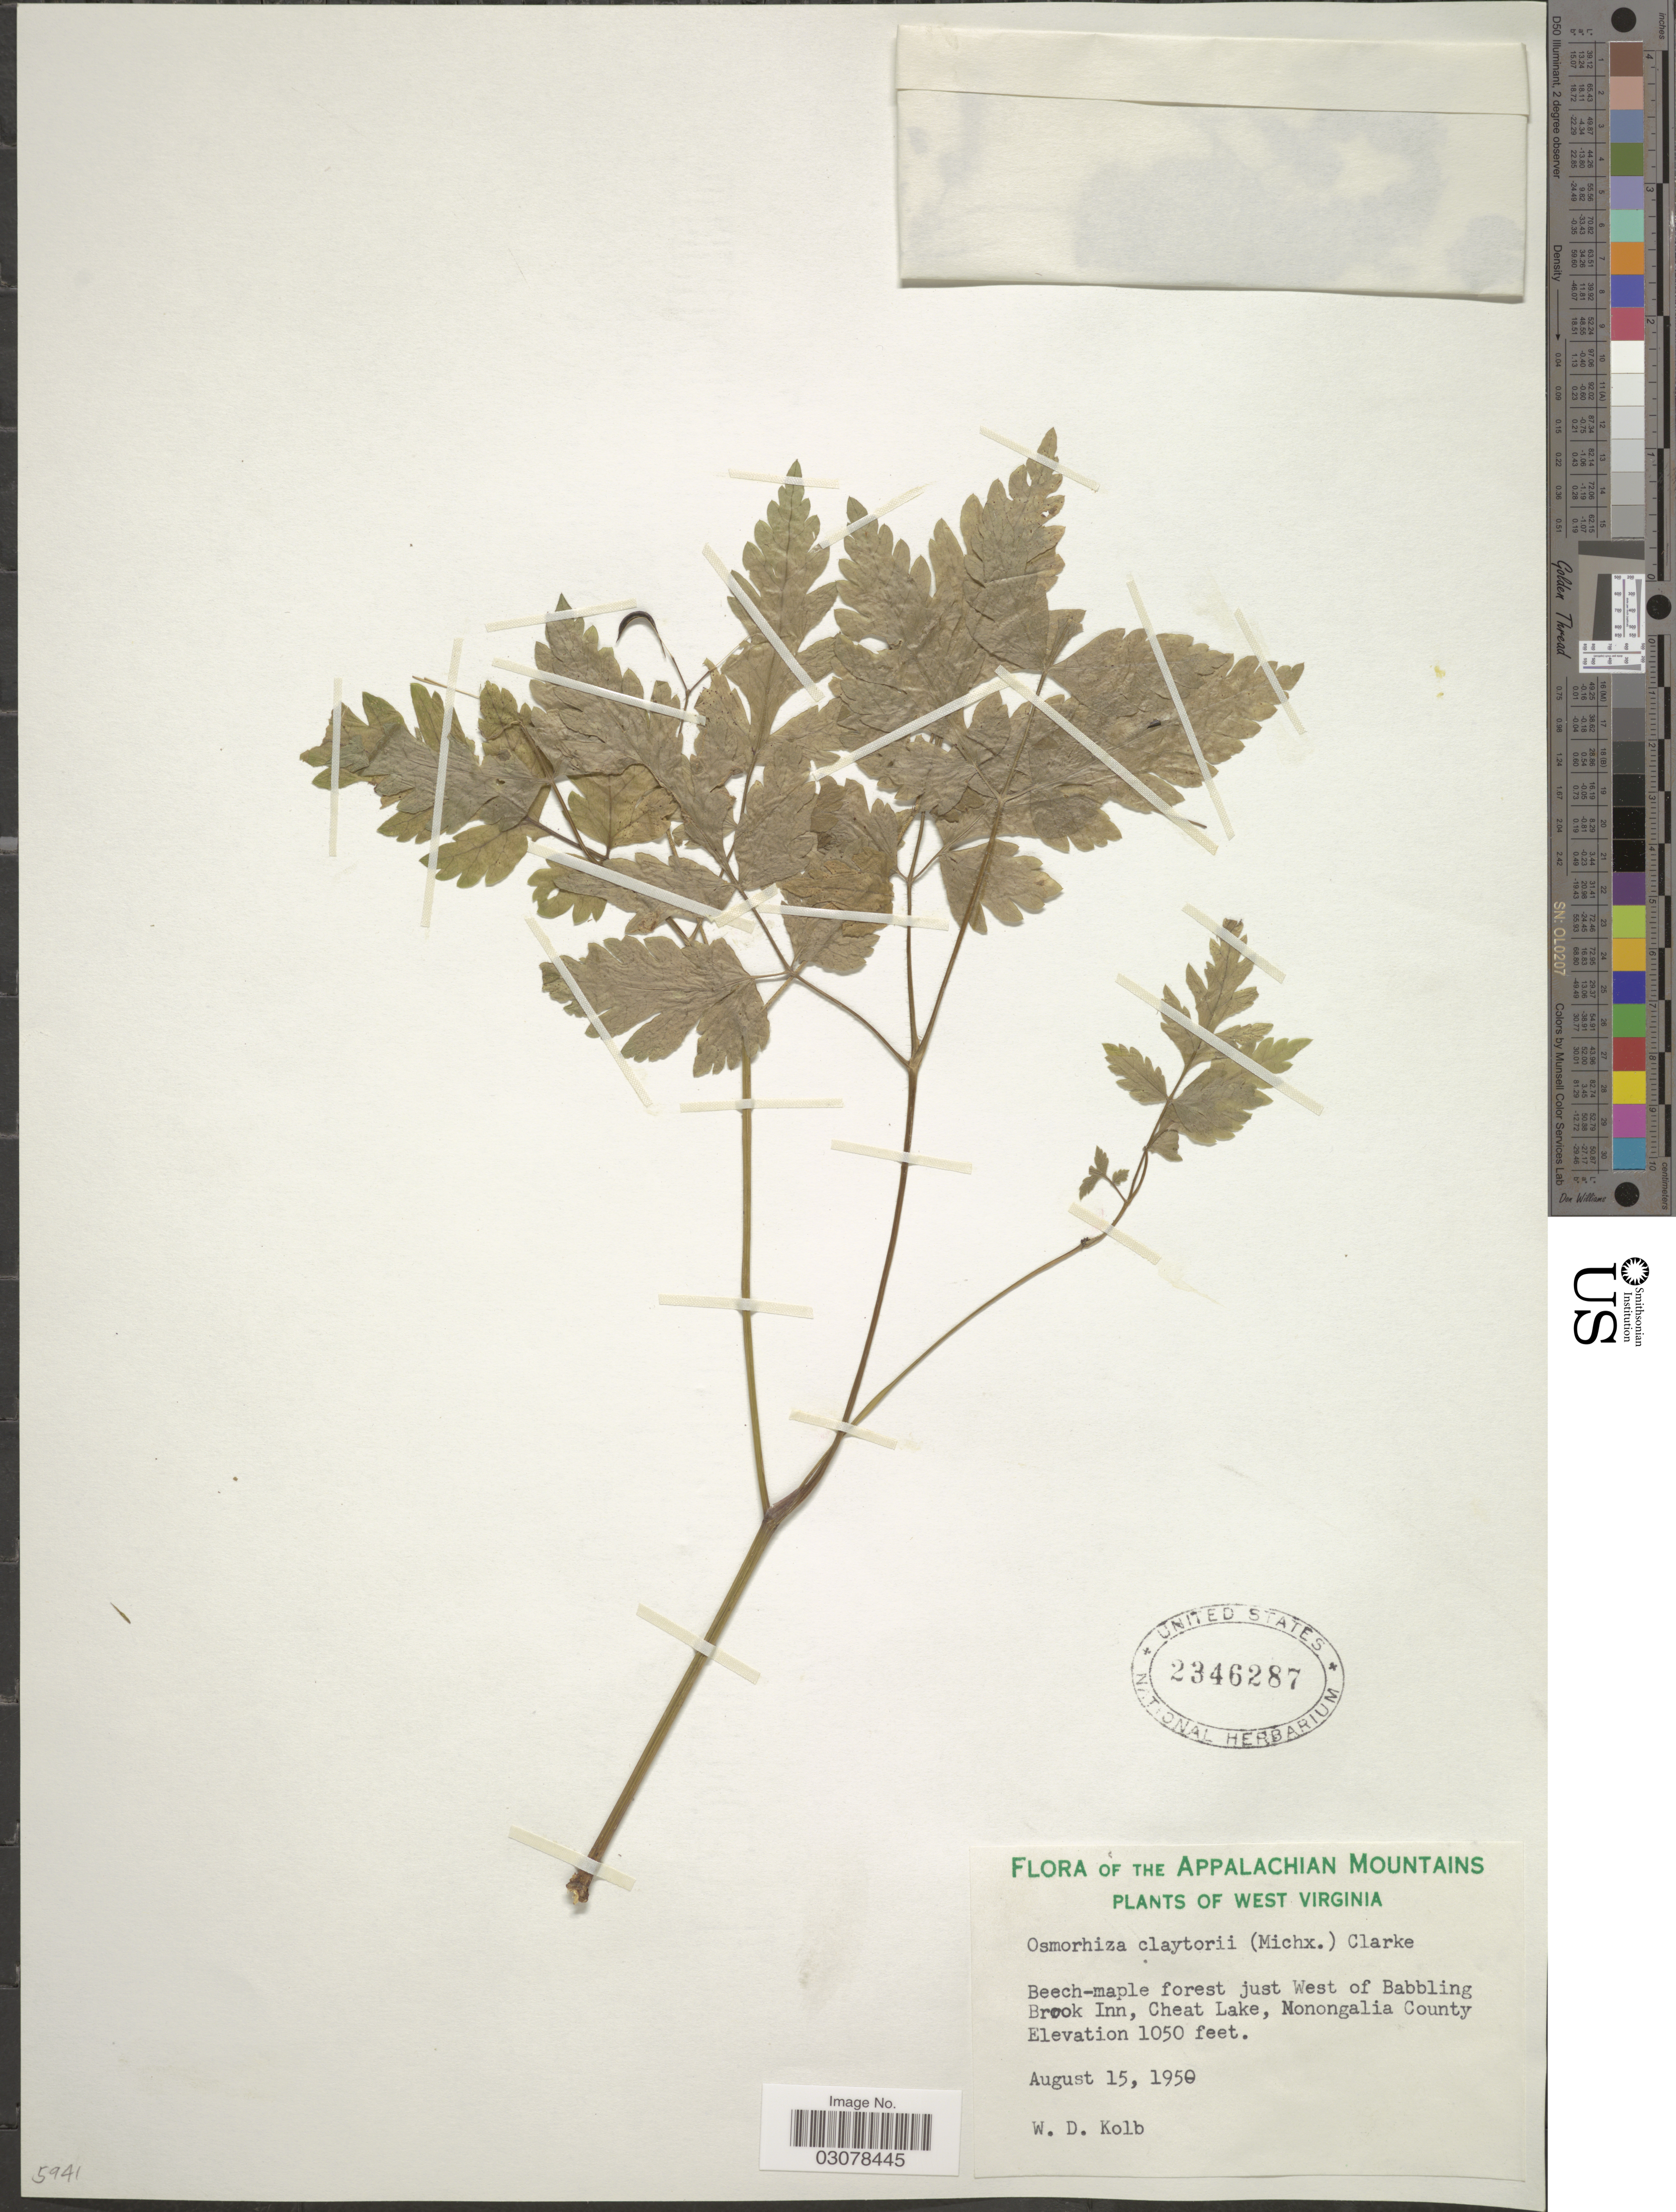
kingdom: Plantae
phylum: Tracheophyta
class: Magnoliopsida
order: Apiales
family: Apiaceae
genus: Osmorhiza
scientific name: Osmorhiza claytonii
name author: (Michx.) C.B. Clarke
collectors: W. Kolb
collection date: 1950-08-22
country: United States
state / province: West Virginia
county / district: Monongalia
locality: Appalachian Mountains. Just West of Babbling Brook Inn, Cheat Lake, Monongalia County.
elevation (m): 320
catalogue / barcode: US 2346287